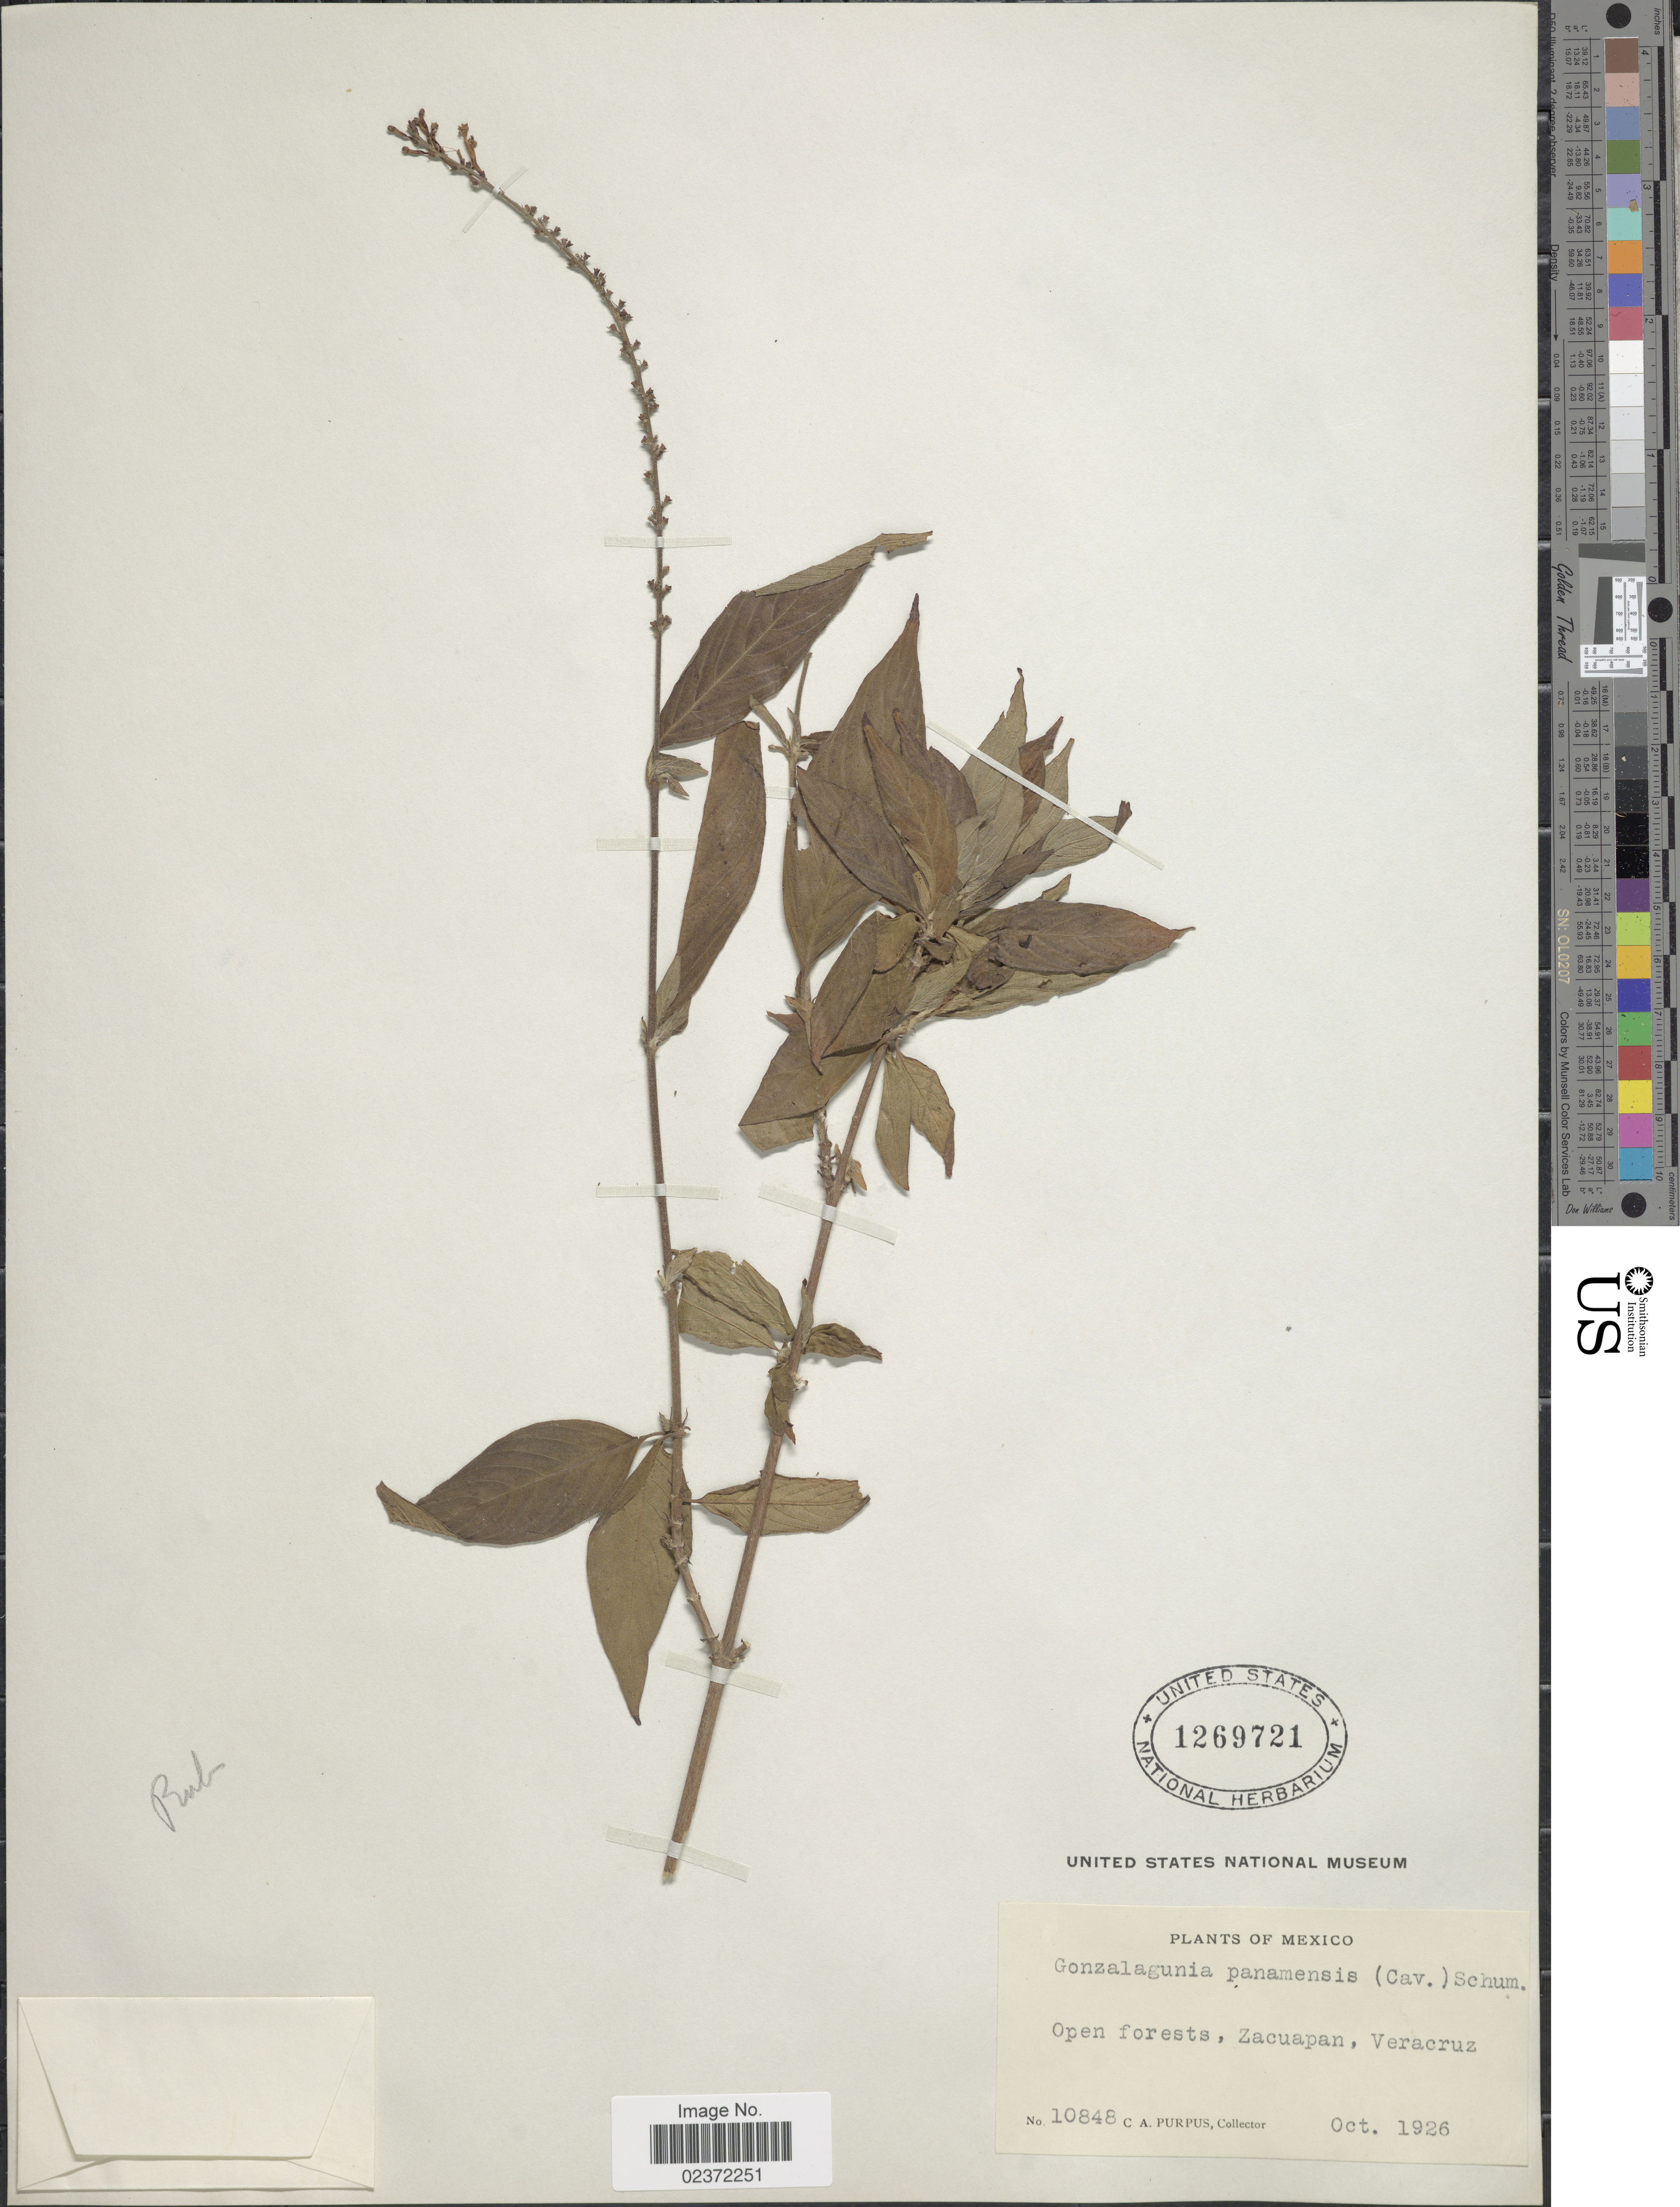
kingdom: Plantae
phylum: Tracheophyta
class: Magnoliopsida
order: Gentianales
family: Rubiaceae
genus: Gonzalagunia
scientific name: Gonzalagunia panamensis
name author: (Cav.) K. Schum.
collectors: C. A. Purpus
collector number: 10848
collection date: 1926-10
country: Mexico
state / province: Veracruz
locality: Zacuapan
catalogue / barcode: US 1269721